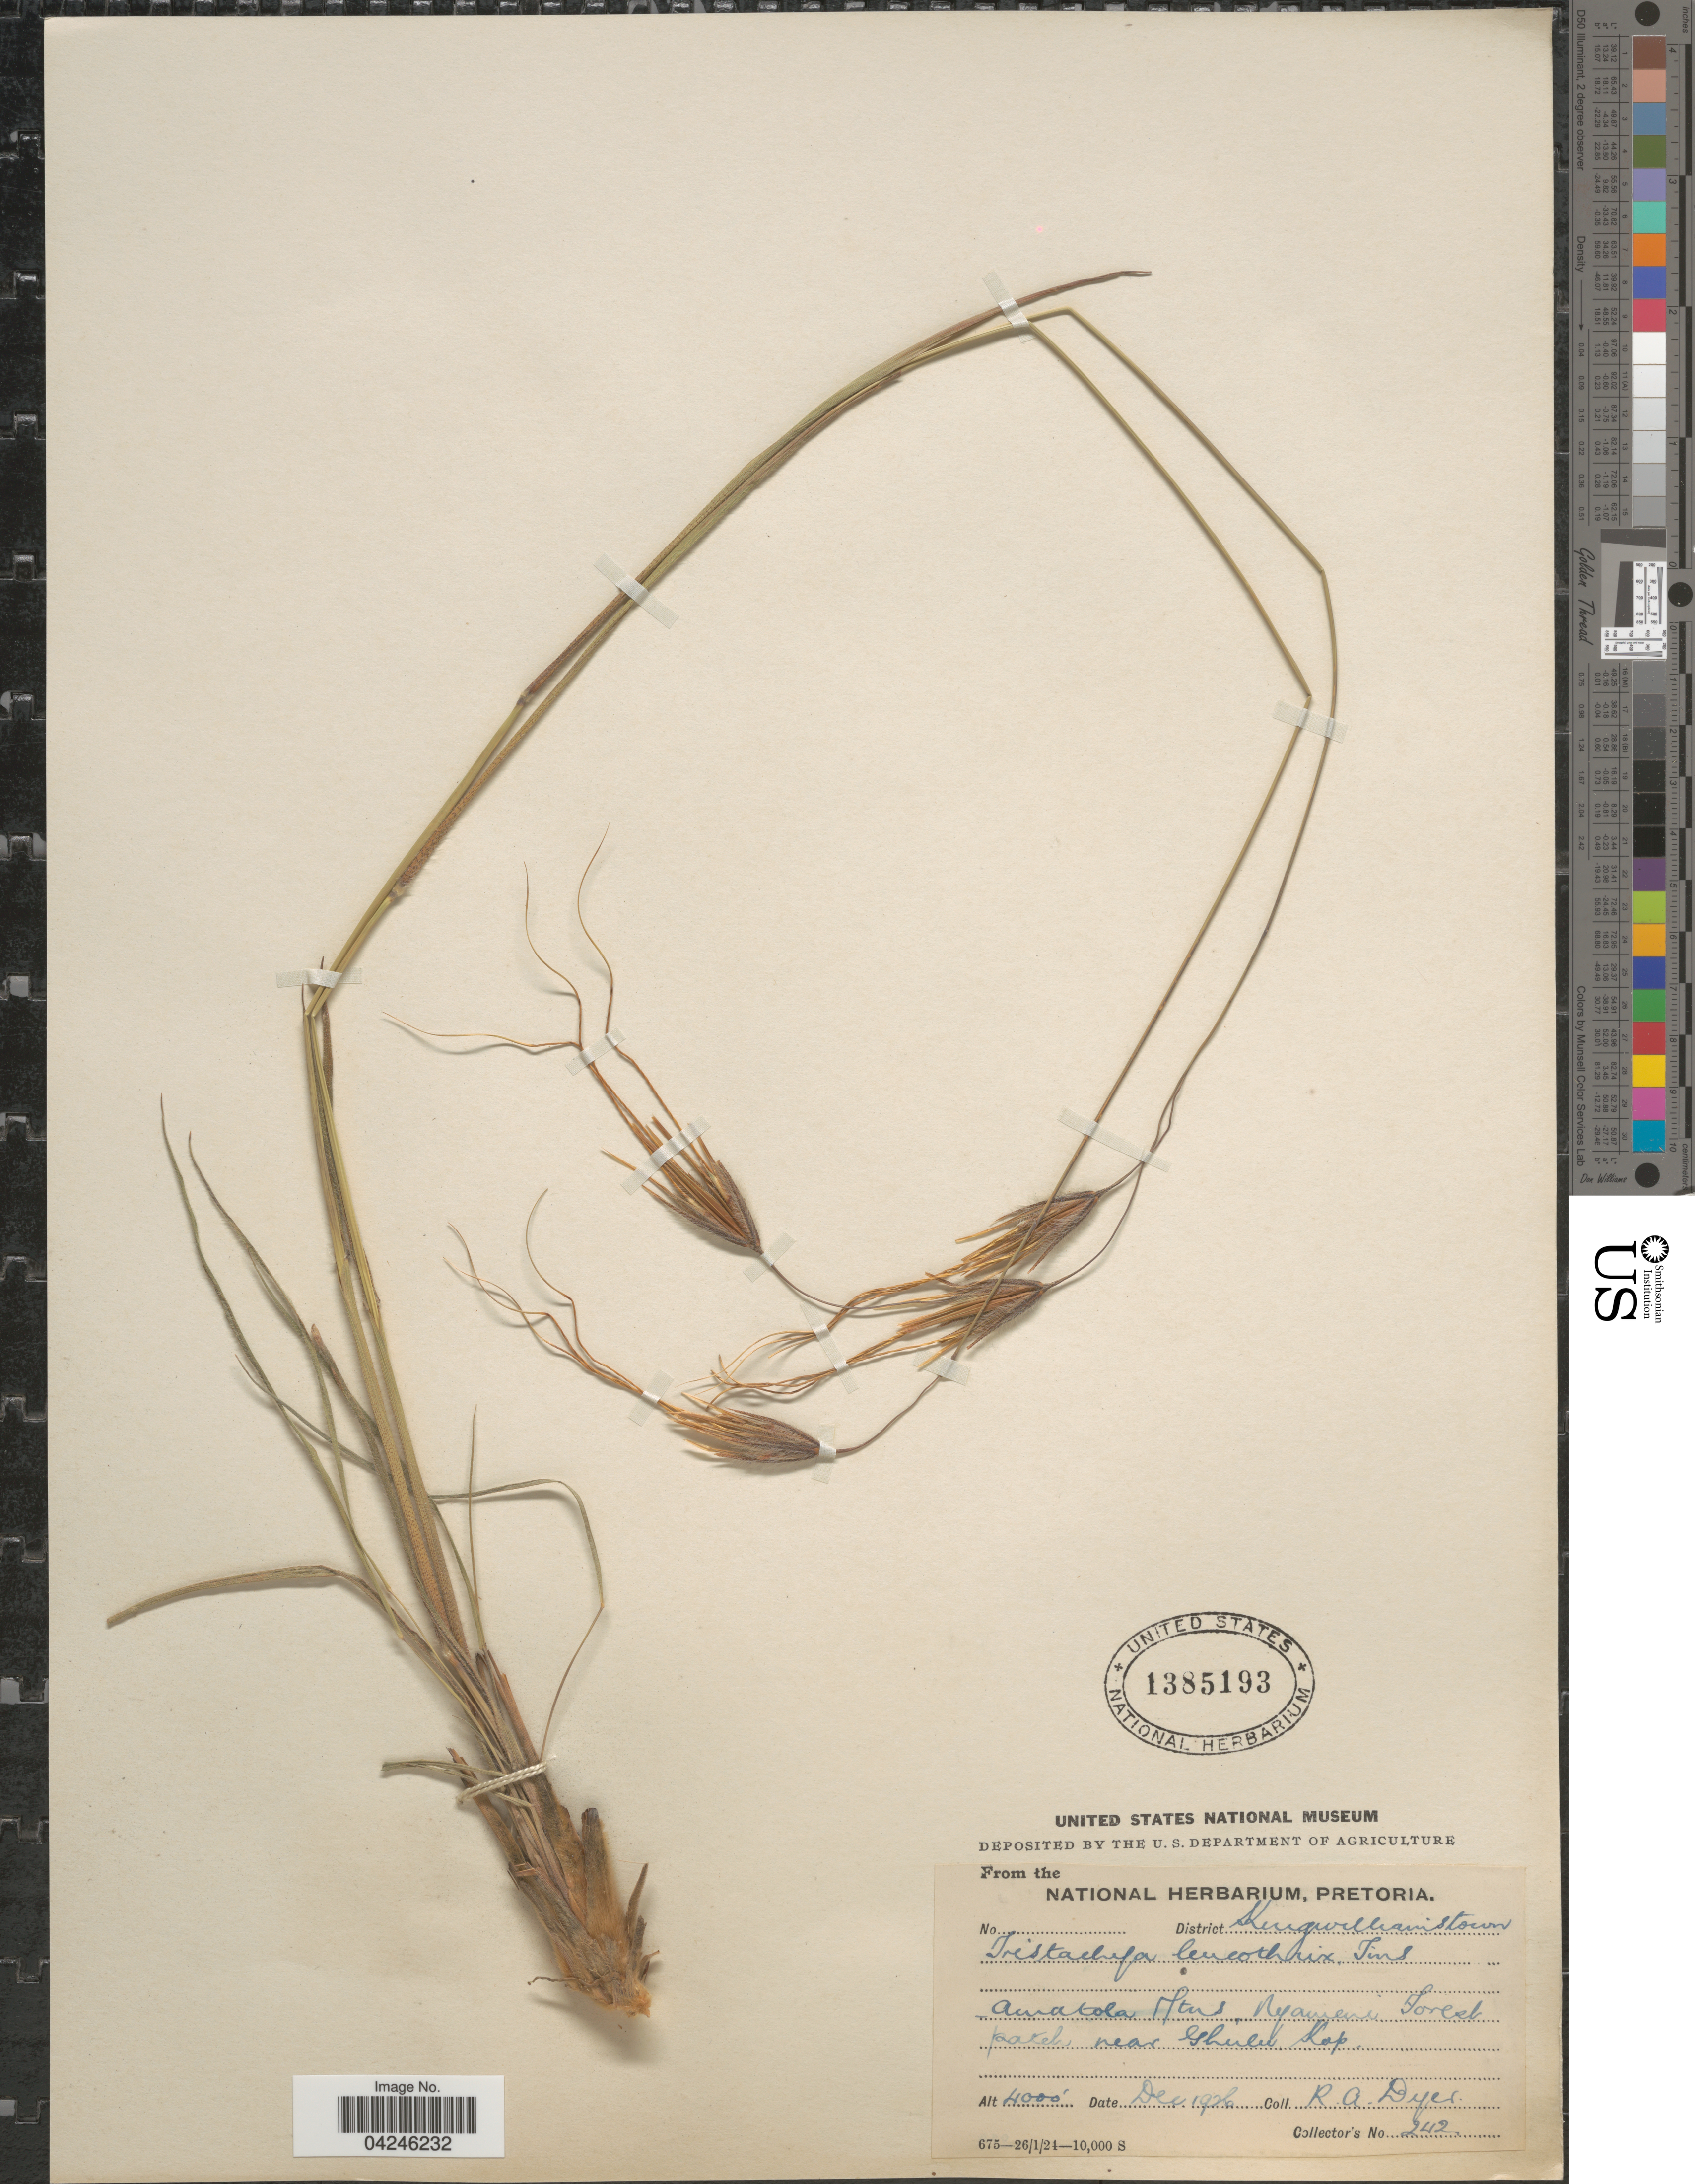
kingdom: Plantae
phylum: Tracheophyta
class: Liliopsida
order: Poales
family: Poaceae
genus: Tristachya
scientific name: Tristachya leucothrix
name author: Trin. ex Nees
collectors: R. A. Dyer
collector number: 242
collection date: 1926-12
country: South Africa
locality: District Kingwilliams town. Amatola Mtns, Nyameni Forest patch near Ghulu Kap.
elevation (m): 1219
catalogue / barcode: US 1385193